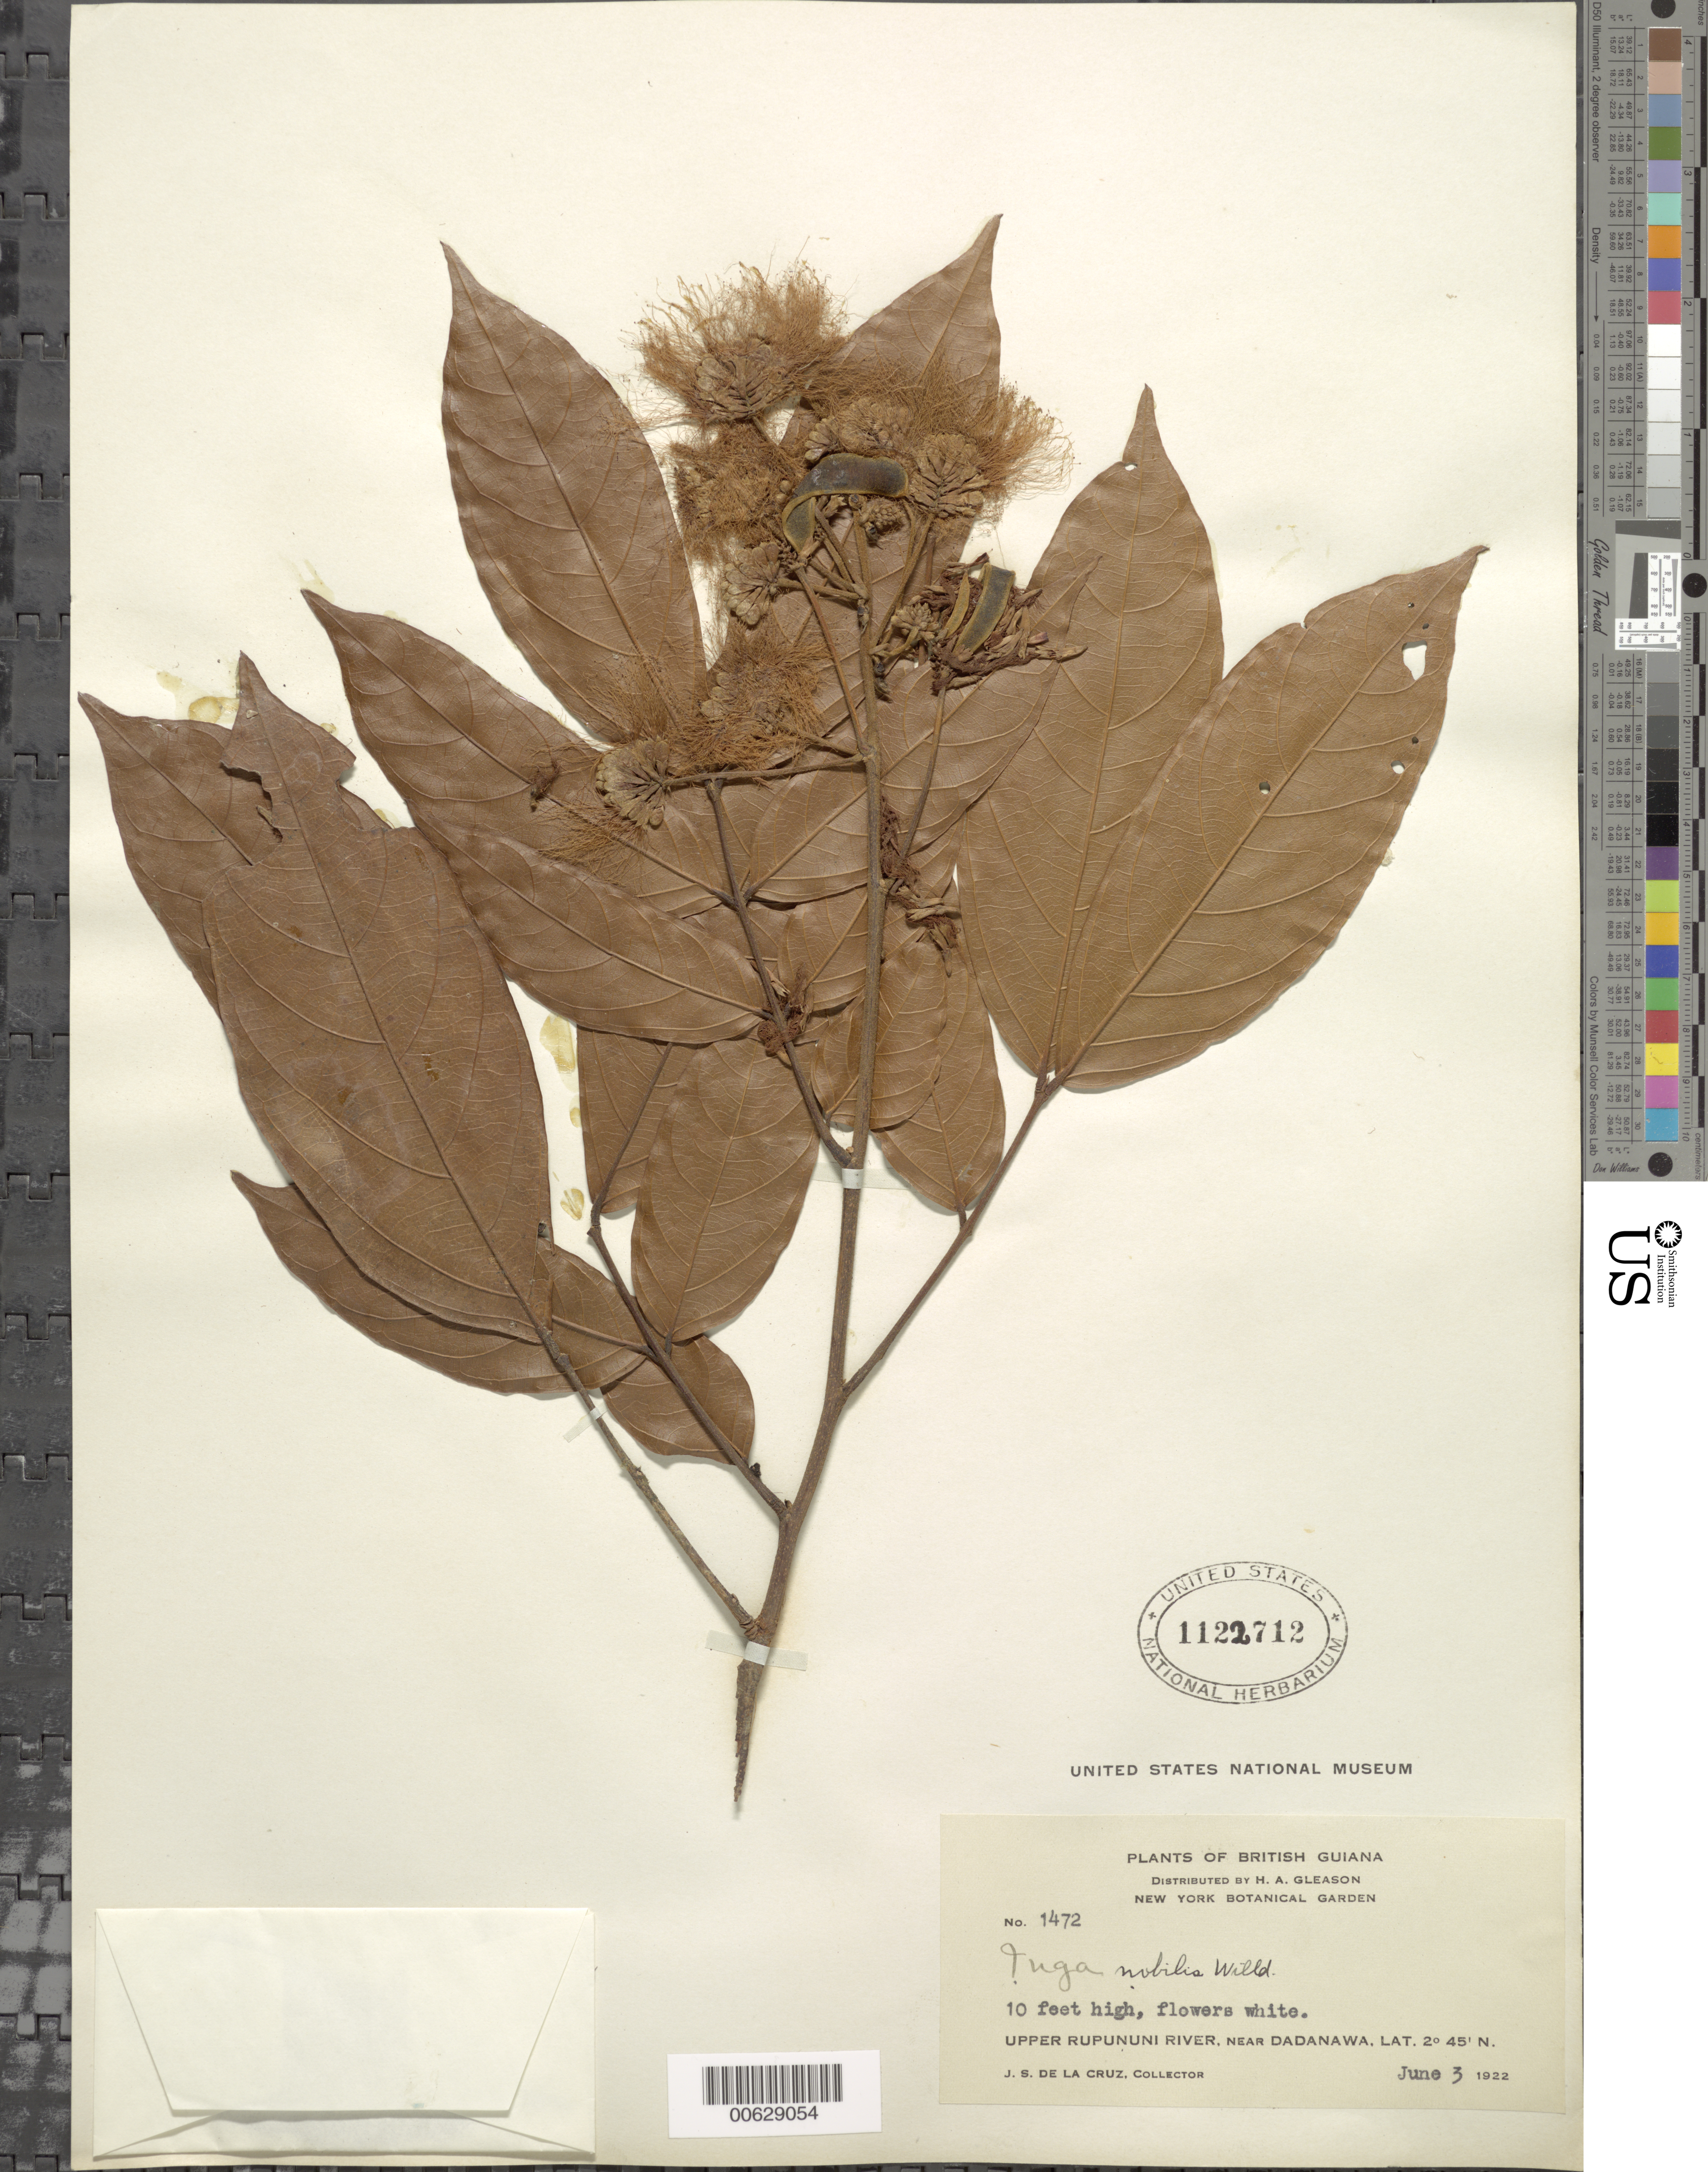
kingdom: Plantae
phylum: Tracheophyta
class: Magnoliopsida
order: Fabales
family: Fabaceae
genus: Inga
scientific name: Inga nobilis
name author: Willd.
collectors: J. S. de la Cruz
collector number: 1472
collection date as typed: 3-Jun-22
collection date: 1922-06-03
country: Guyana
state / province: U. Takutu-U. Essequibo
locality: Dadanawa, vic., upper Rupununi R.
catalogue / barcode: US 1122712